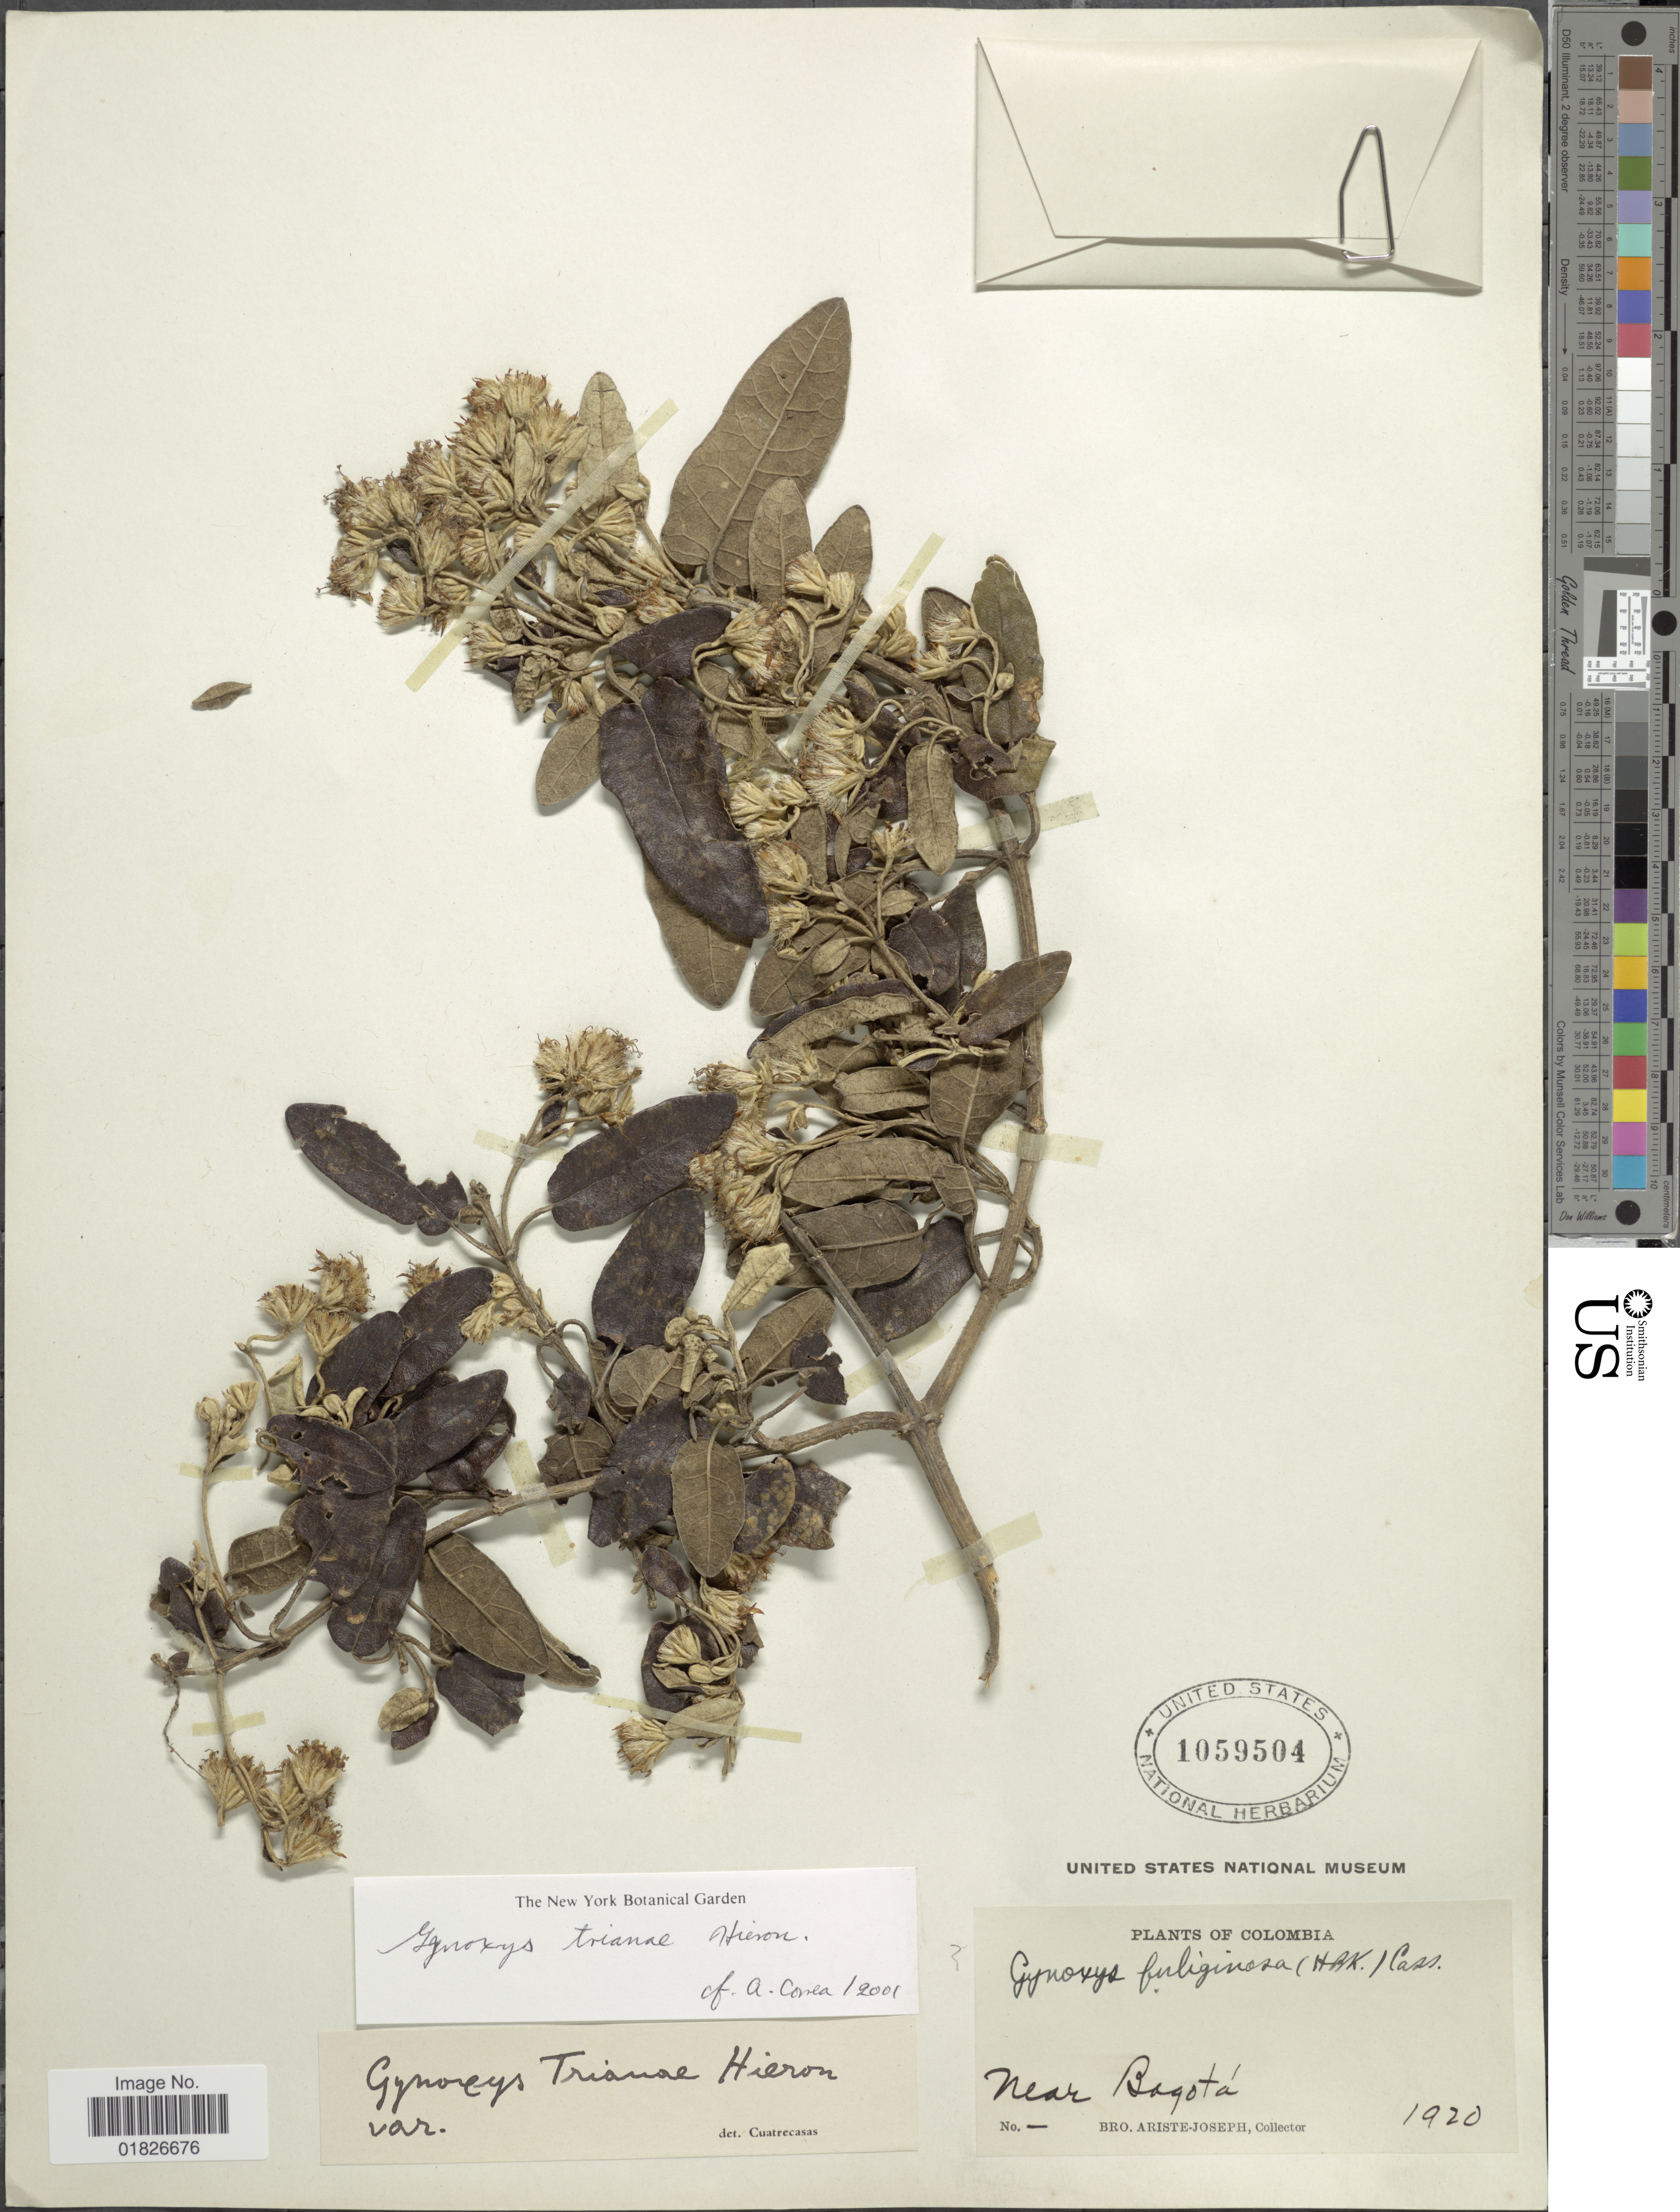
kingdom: Plantae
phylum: Tracheophyta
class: Magnoliopsida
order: Asterales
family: Asteraceae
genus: Gynoxys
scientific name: Gynoxys trianae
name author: Hieron.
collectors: Bro. Ariste-Joseph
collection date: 1920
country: Colombia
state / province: Bogota D.C.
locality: Near Bogota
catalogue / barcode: US 1059504